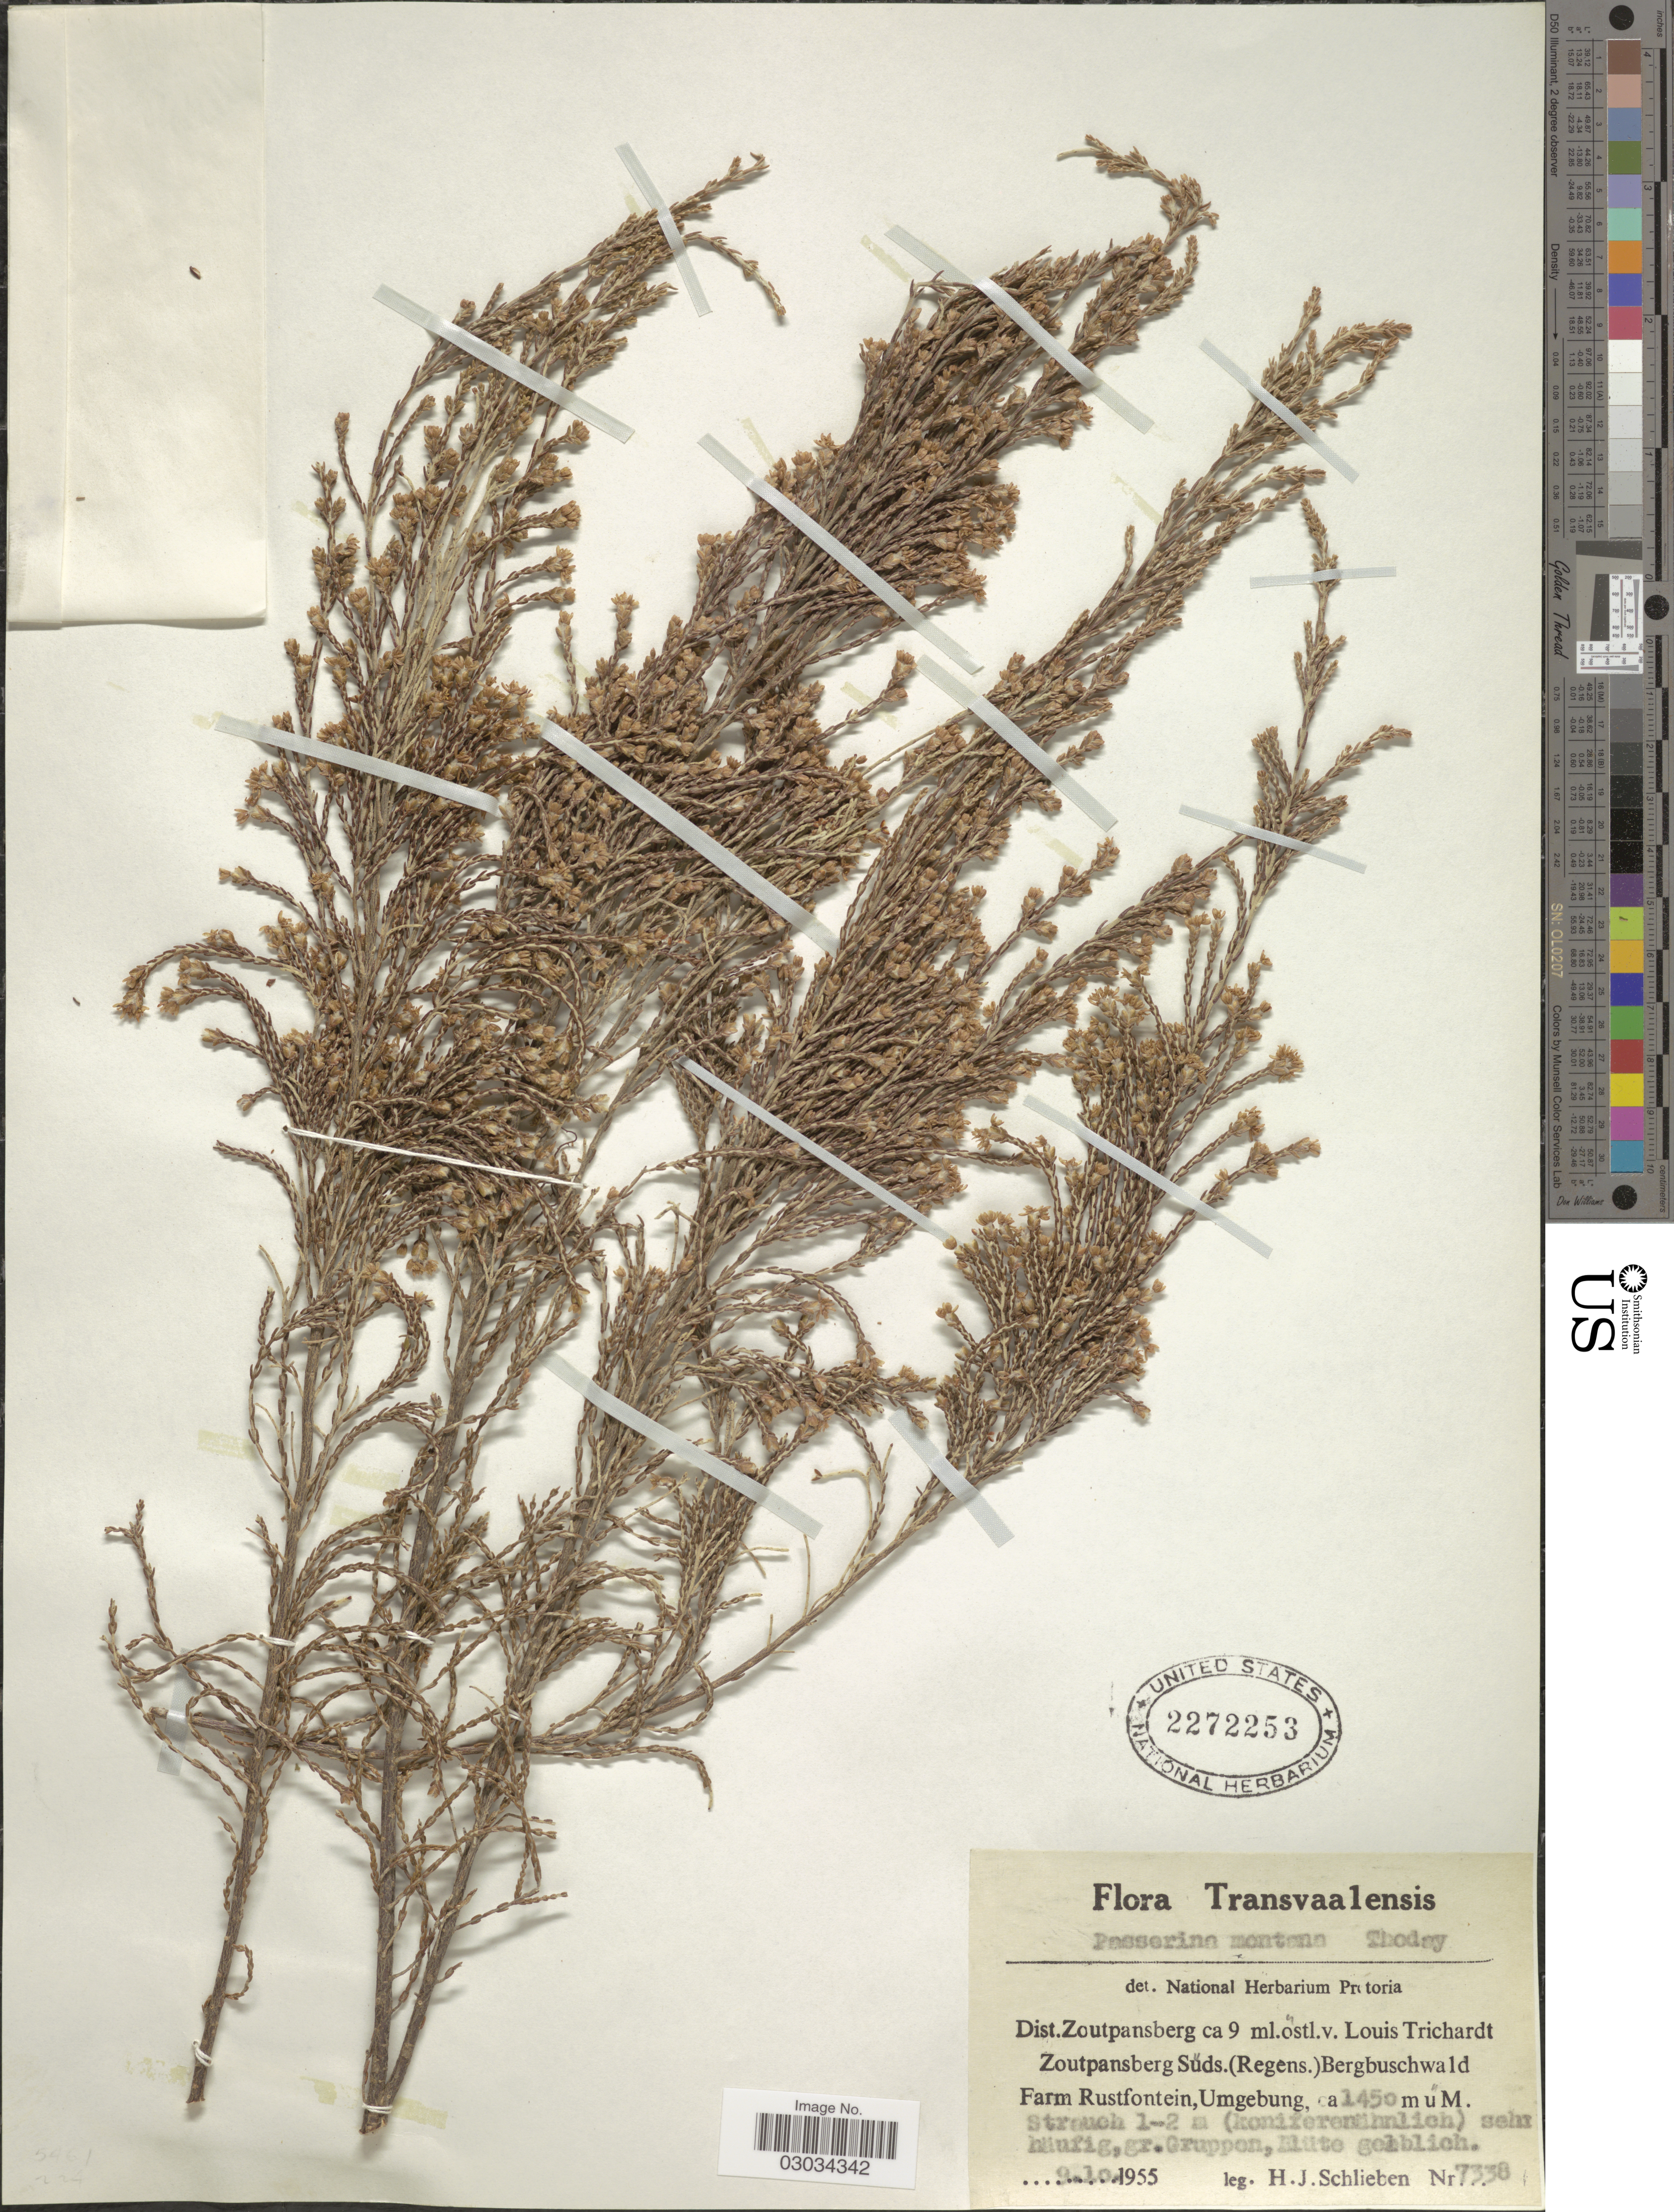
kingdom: Plantae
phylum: Tracheophyta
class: Magnoliopsida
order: Malvales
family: Thymelaeaceae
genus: Passerina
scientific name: Passerina montana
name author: Thoday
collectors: H. J. Schlieben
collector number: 7338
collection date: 1955-10-09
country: South Africa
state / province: Limpopo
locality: Transvaalensis. Dist. Zoutpansberg ca 9 ml. ostl. v. Louis Trichardt Zoutpansberg Süds. (Regens.) Bergbuschwald Farm Rustfontein, Umgebung.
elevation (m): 1450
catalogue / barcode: US 2272253